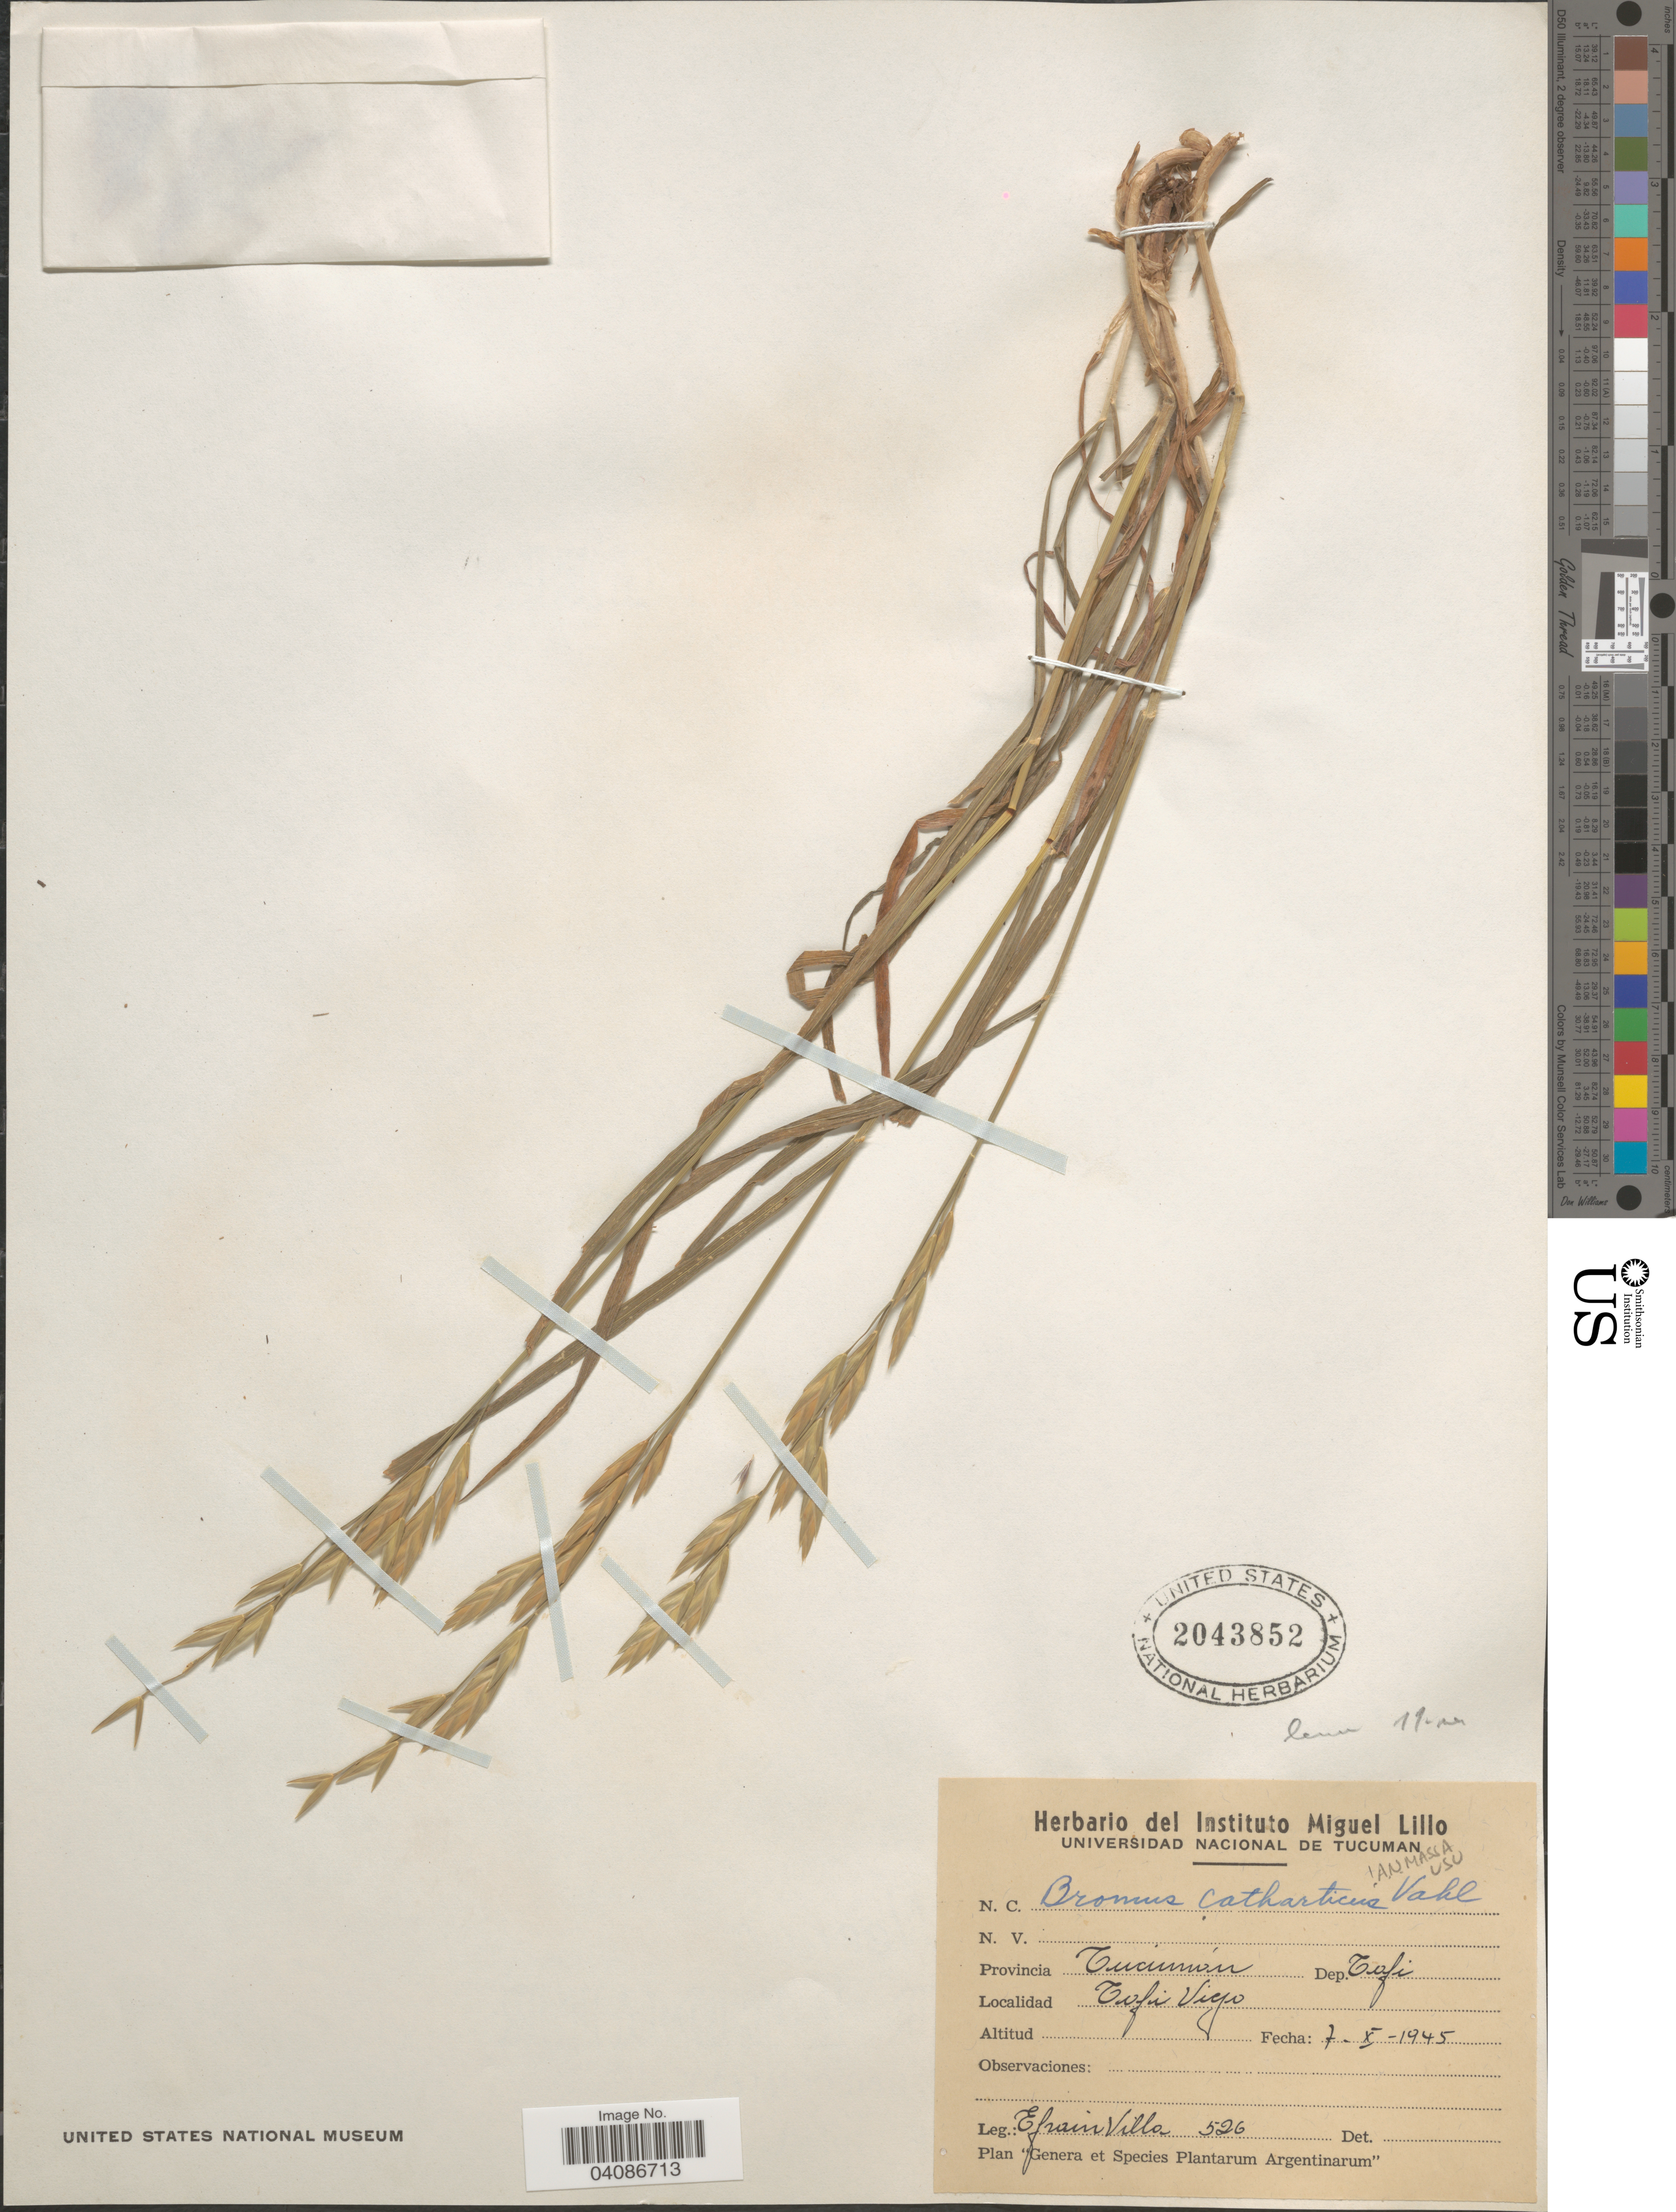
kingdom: Plantae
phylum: Tracheophyta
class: Liliopsida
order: Poales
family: Poaceae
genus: Bromus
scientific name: Bromus catharticus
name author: Vahl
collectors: E. Villa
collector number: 526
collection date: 1945-10-07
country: Argentina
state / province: Tucuman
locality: Dep. Tafi. Tafi Viejo.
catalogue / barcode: US 2043852